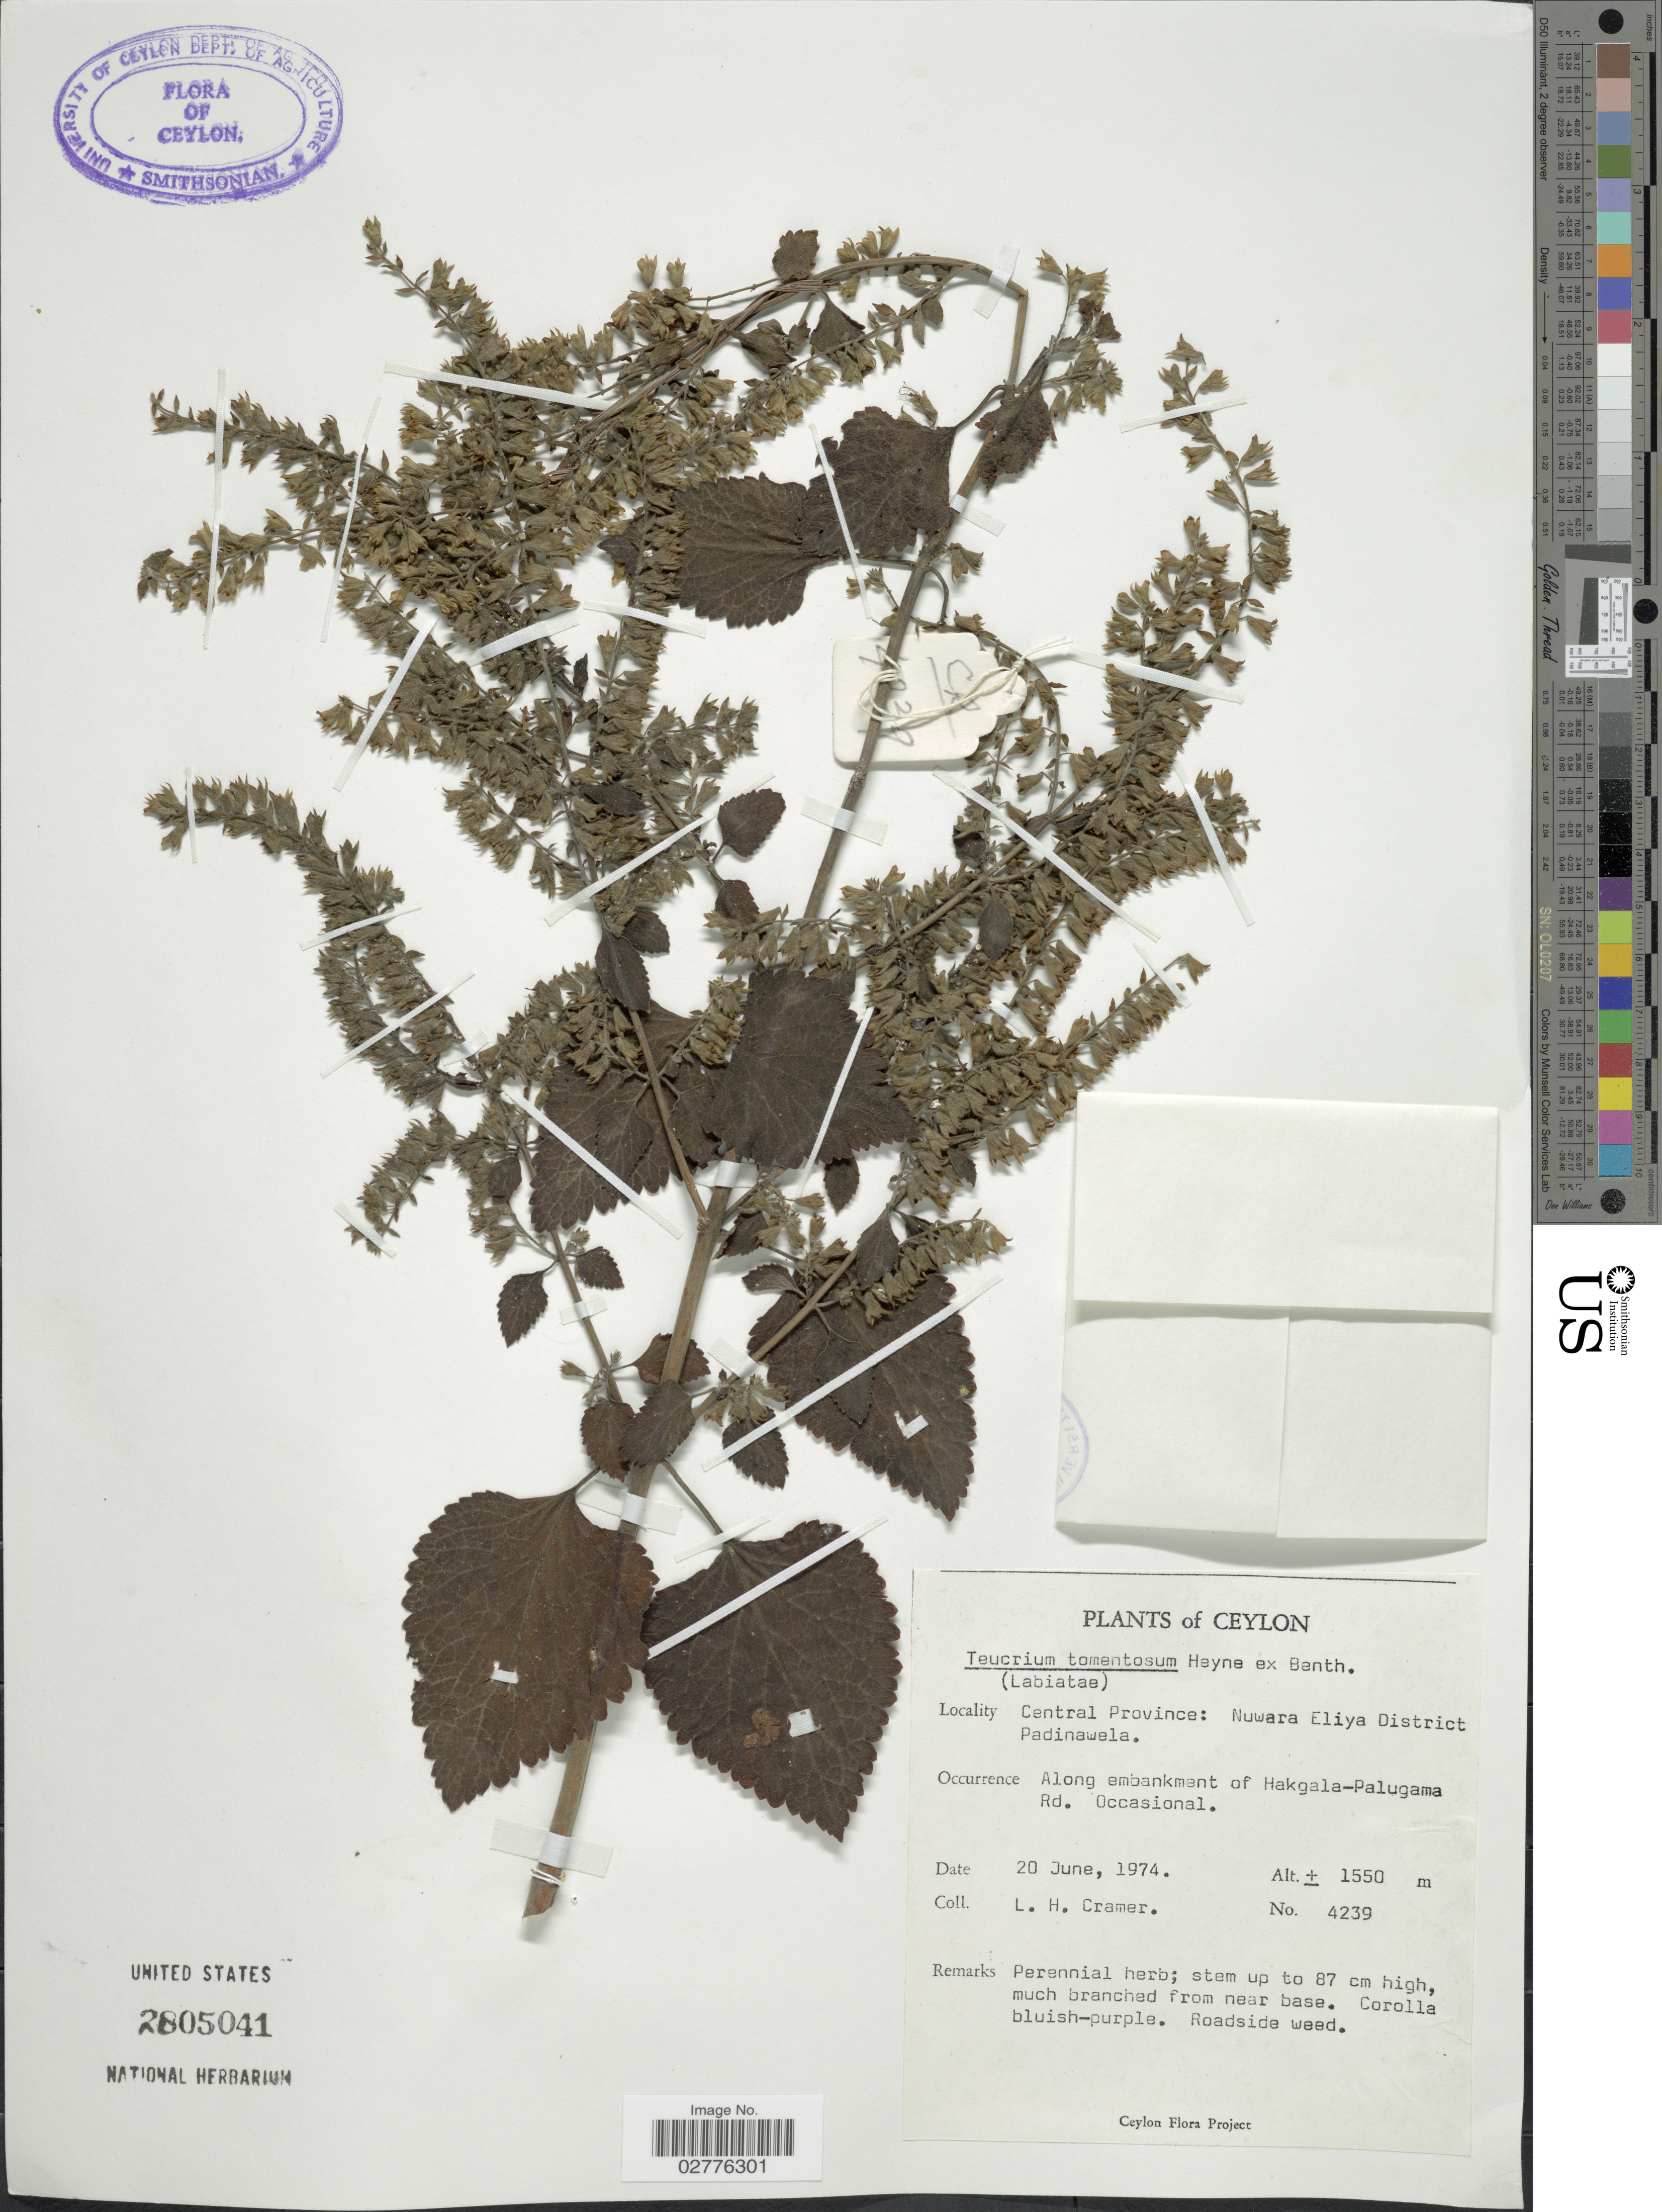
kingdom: Plantae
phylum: Tracheophyta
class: Magnoliopsida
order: Lamiales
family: Lamiaceae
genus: Teucrium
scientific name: Teucrium tomentosum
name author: Lam.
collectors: L. H. Cramer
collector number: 4239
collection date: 1974-06-20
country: Sri Lanka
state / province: Central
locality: Ceylon, Nuwara Eliya District, Padinawela, along embankment of Hakgala-Palugama Rd.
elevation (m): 1550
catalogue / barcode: US 2805041